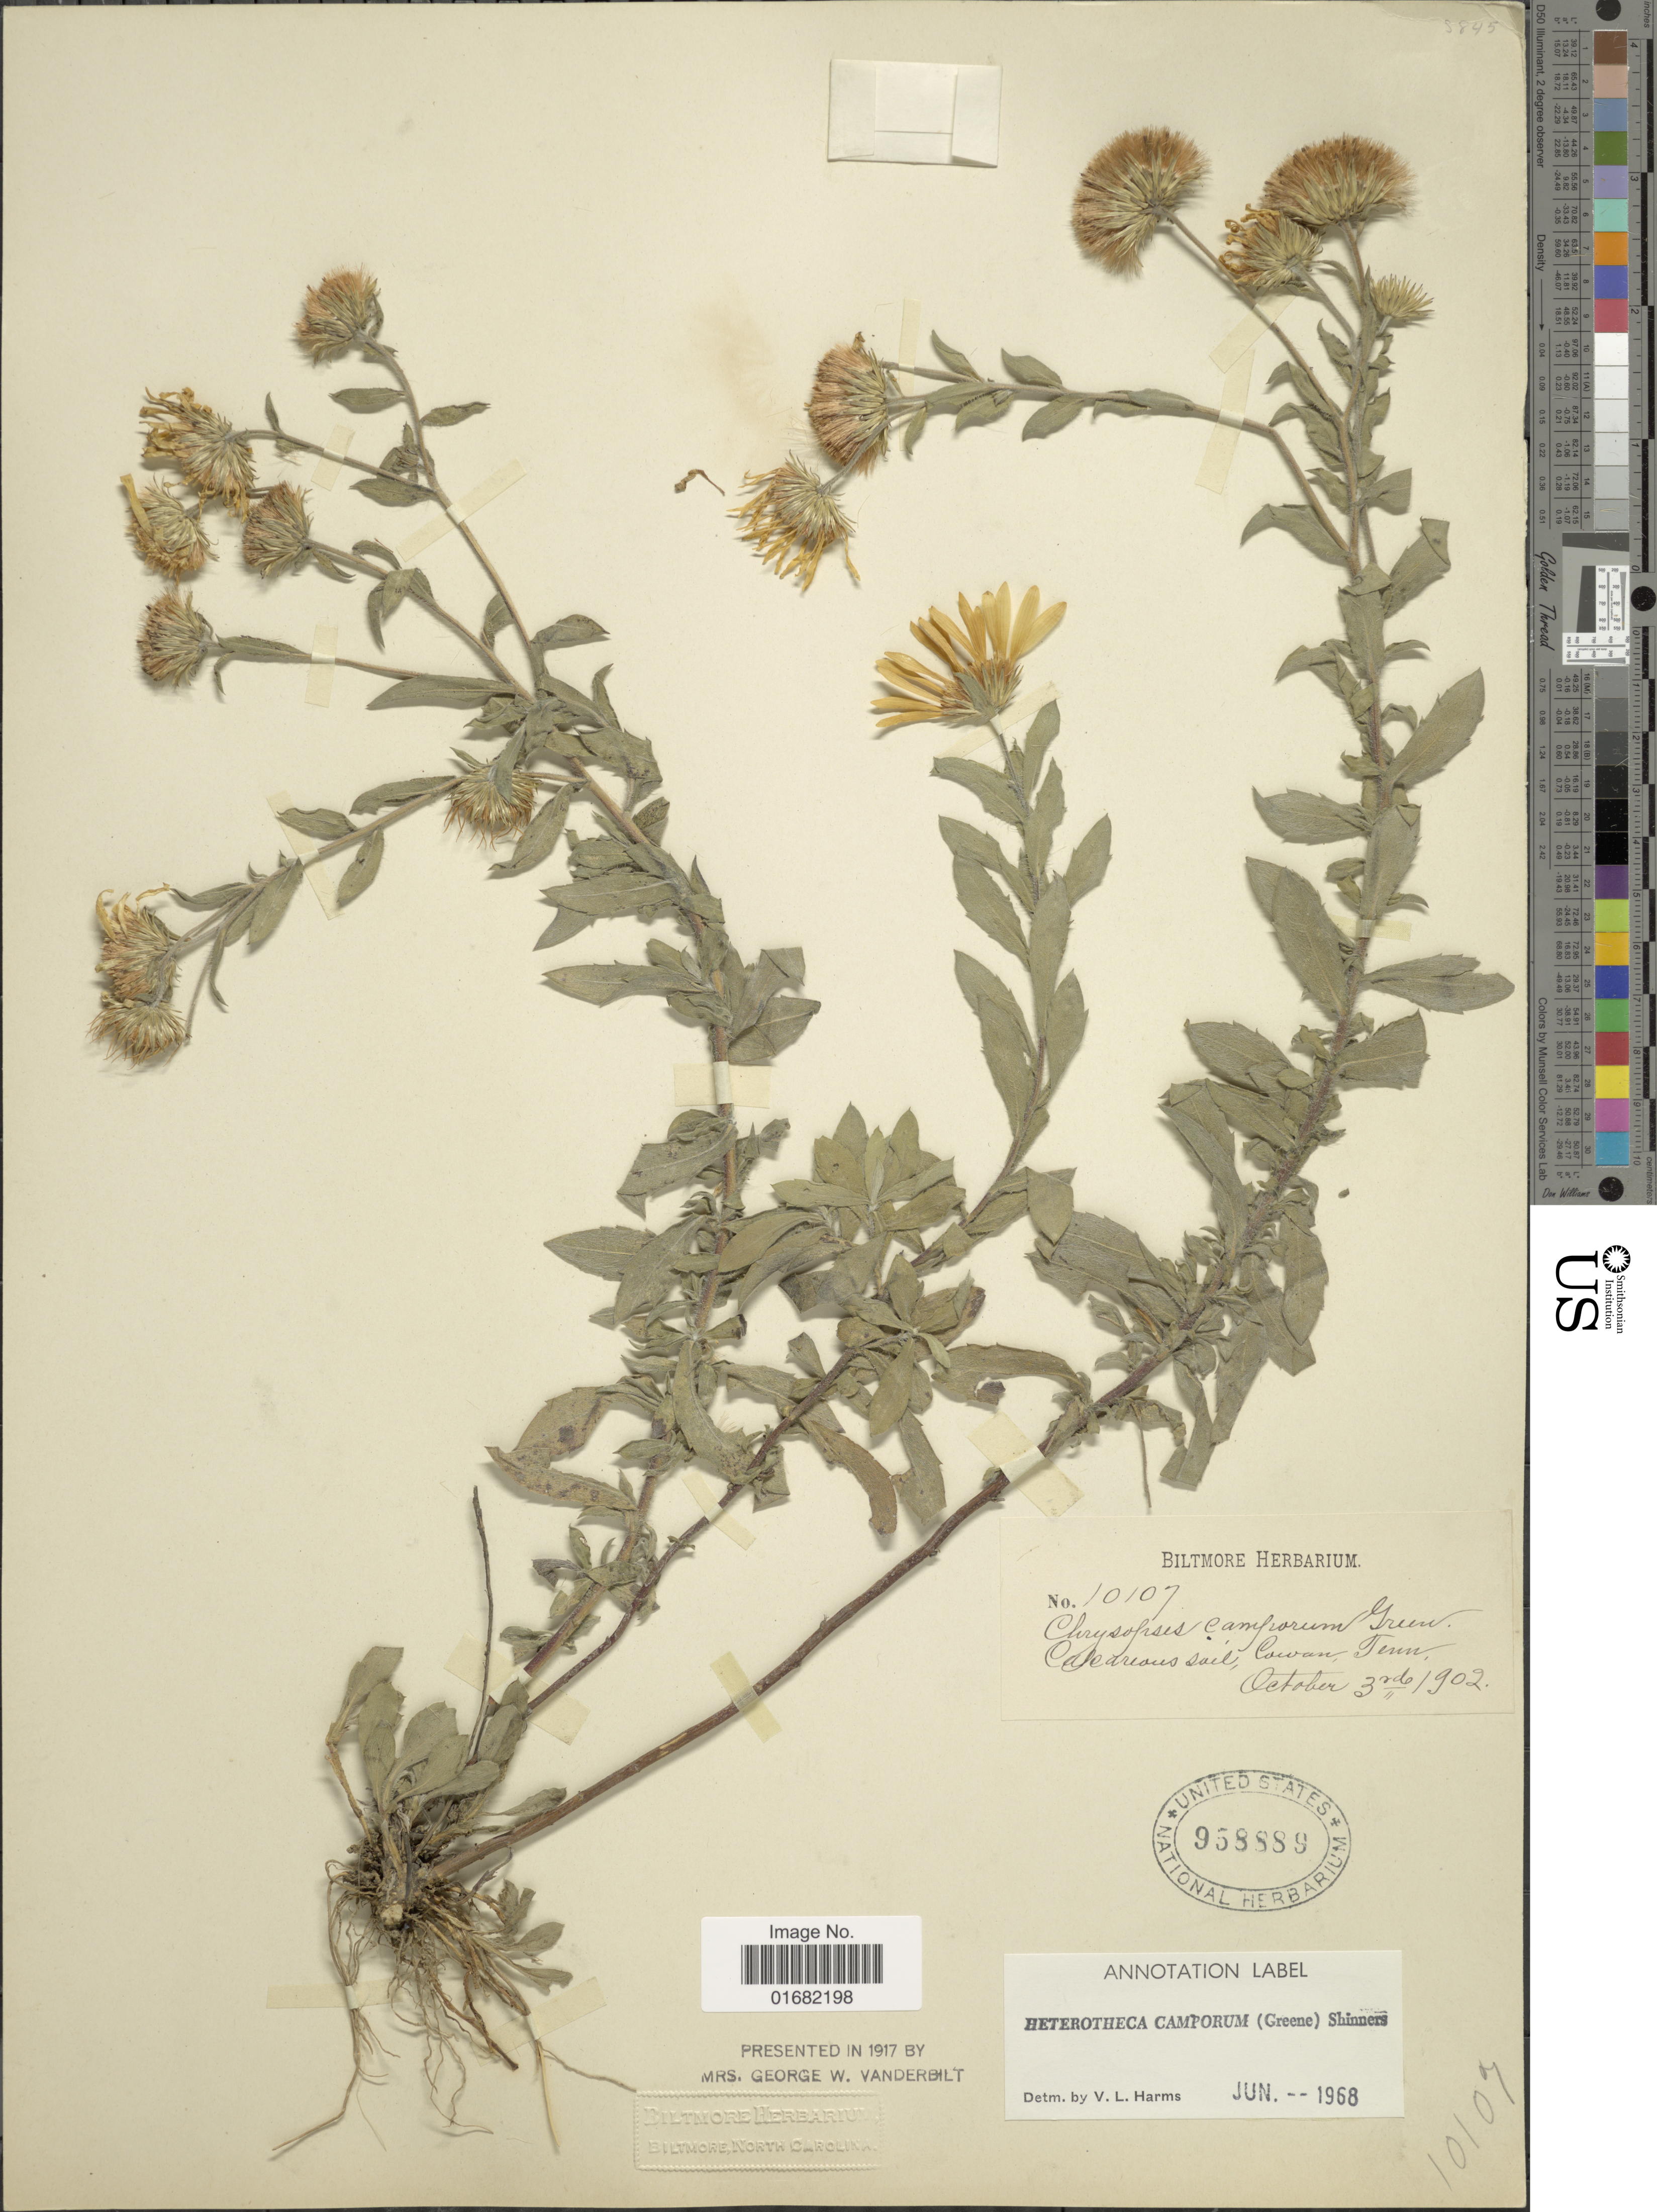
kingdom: Plantae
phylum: Tracheophyta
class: Magnoliopsida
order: Asterales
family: Asteraceae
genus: Heterotheca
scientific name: Heterotheca camporum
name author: (Greene) Shinners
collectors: ex herb. Biltmore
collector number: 10107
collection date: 1902-10-03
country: United States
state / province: Tennessee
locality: Cowan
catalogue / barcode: US 958889